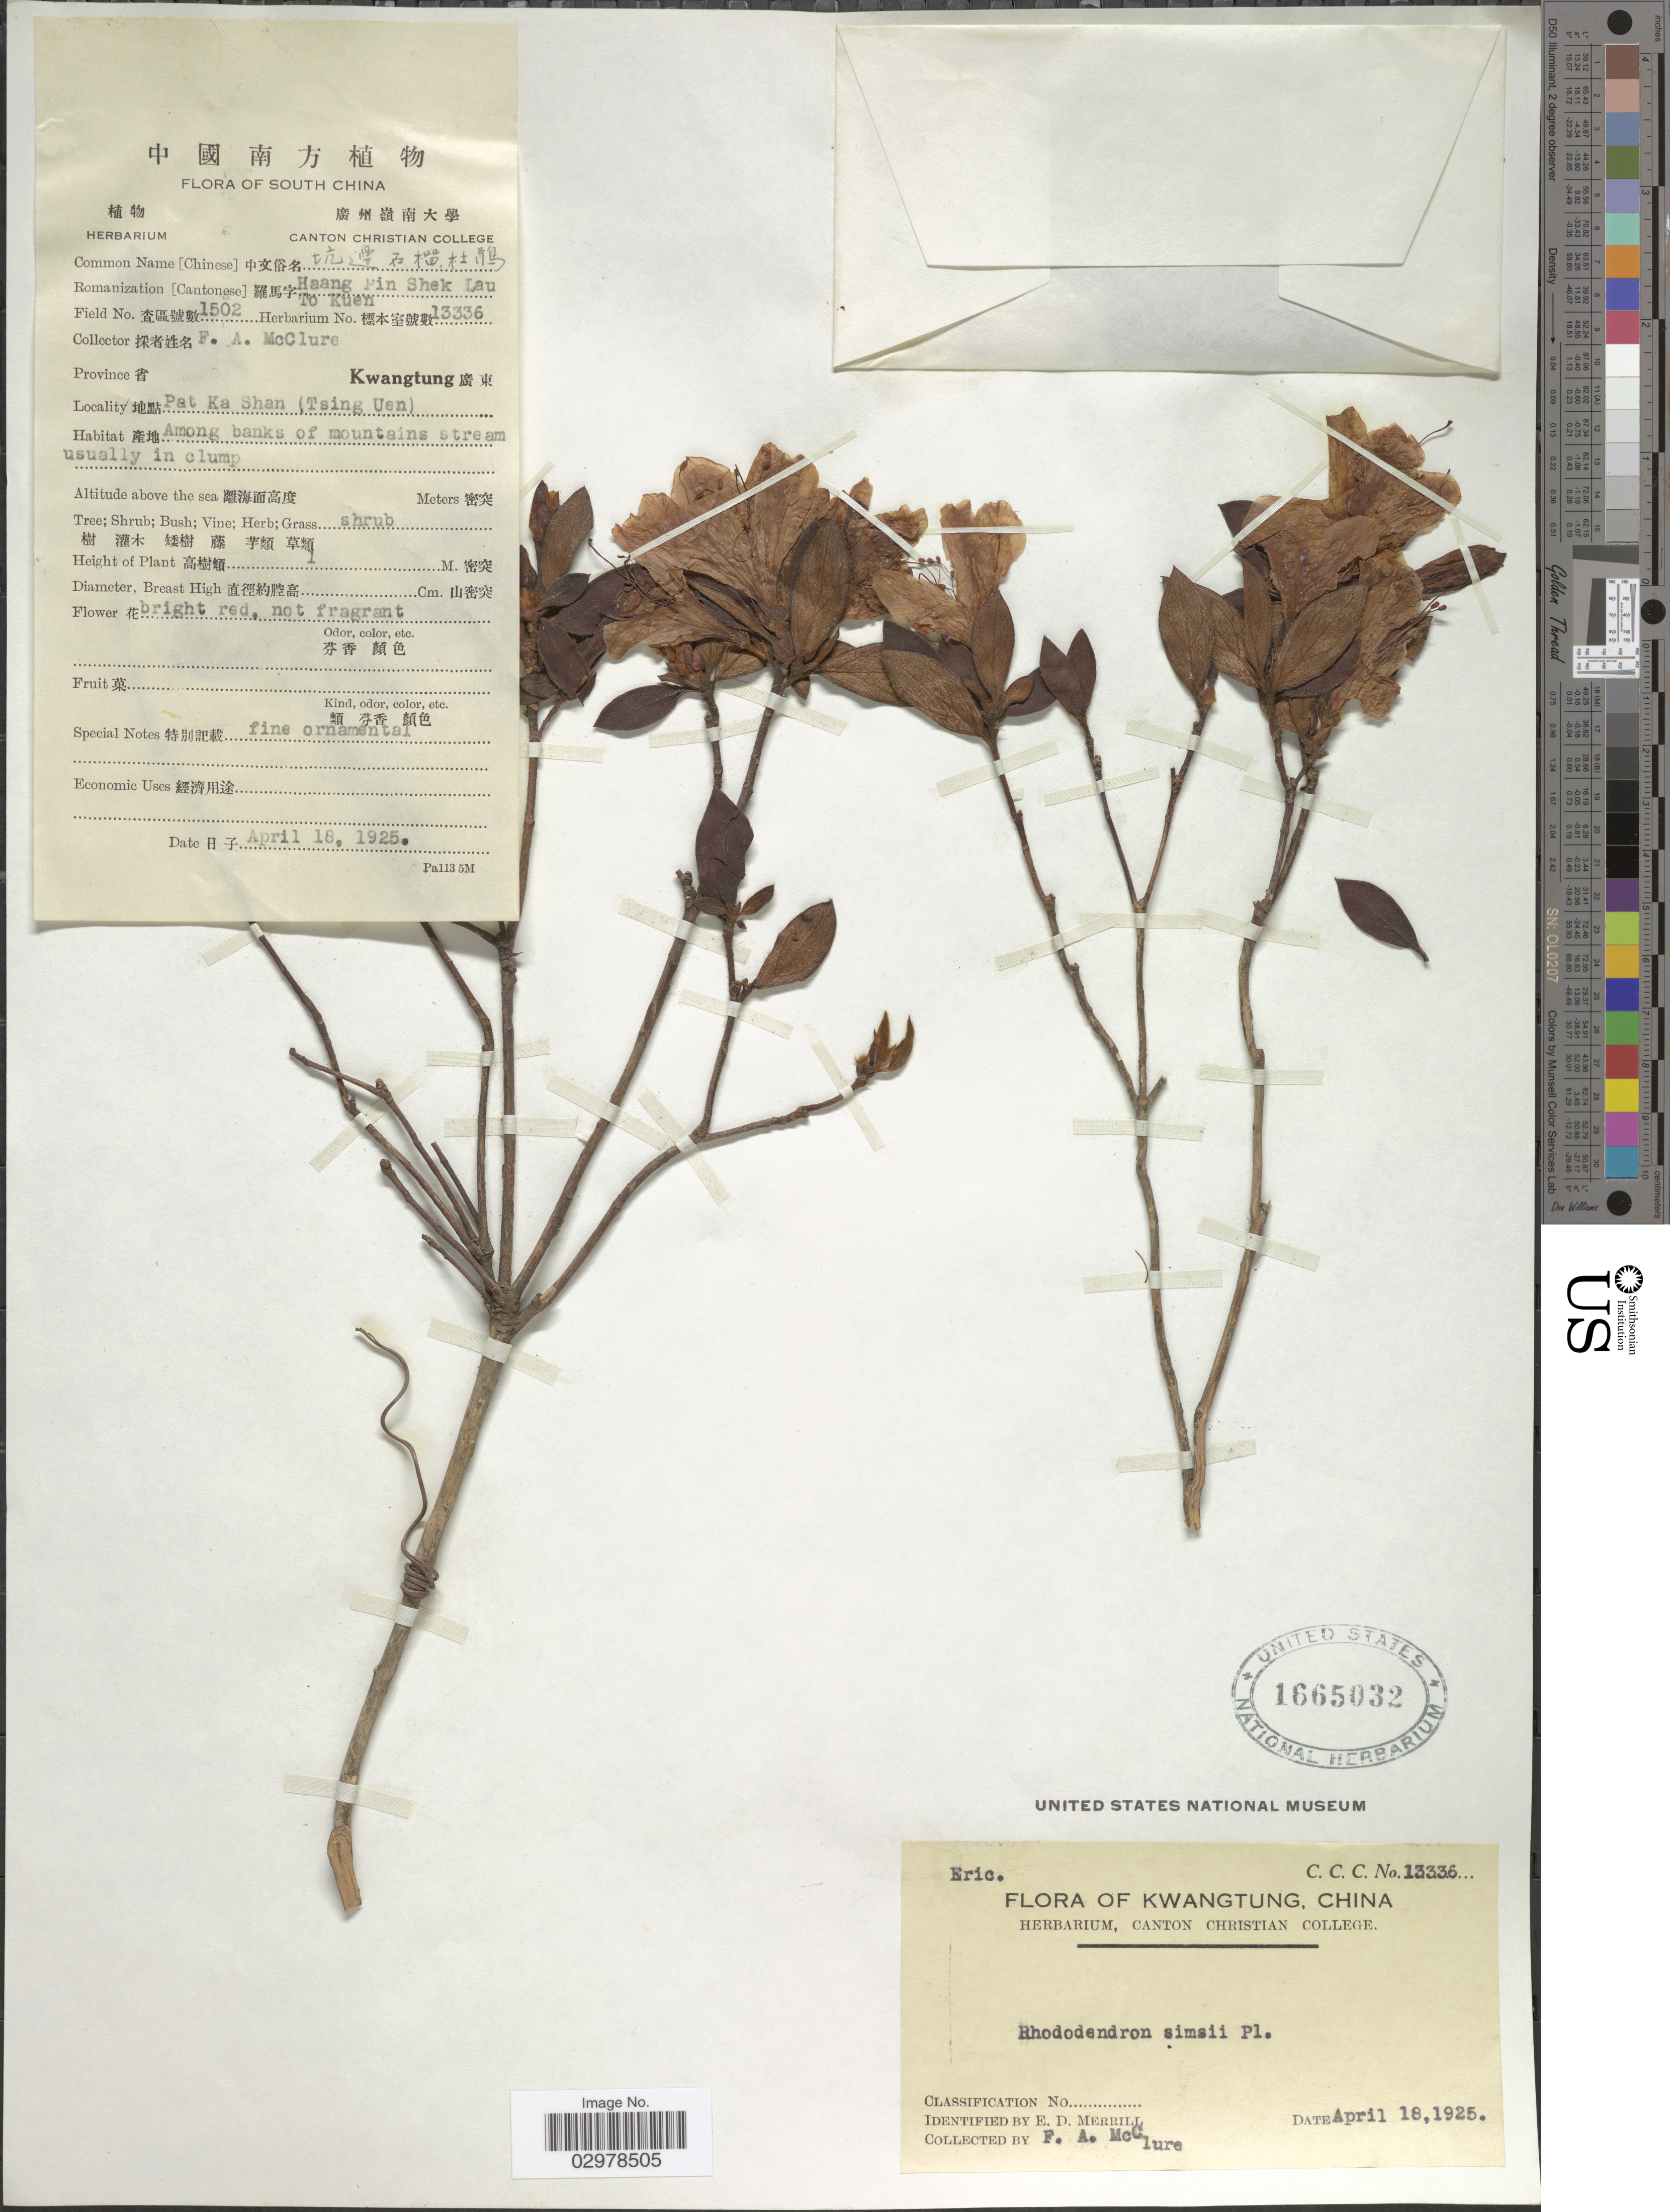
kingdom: Plantae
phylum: Tracheophyta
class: Magnoliopsida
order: Ericales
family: Ericaceae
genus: Rhododendron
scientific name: Rhododendron simsii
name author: Planch.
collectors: F. A. McClure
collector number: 13336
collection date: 1925-04-18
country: China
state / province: Guangdong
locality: Province Kwantung. Pat Ka Shan (Tsing Uen).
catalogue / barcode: US 1665032